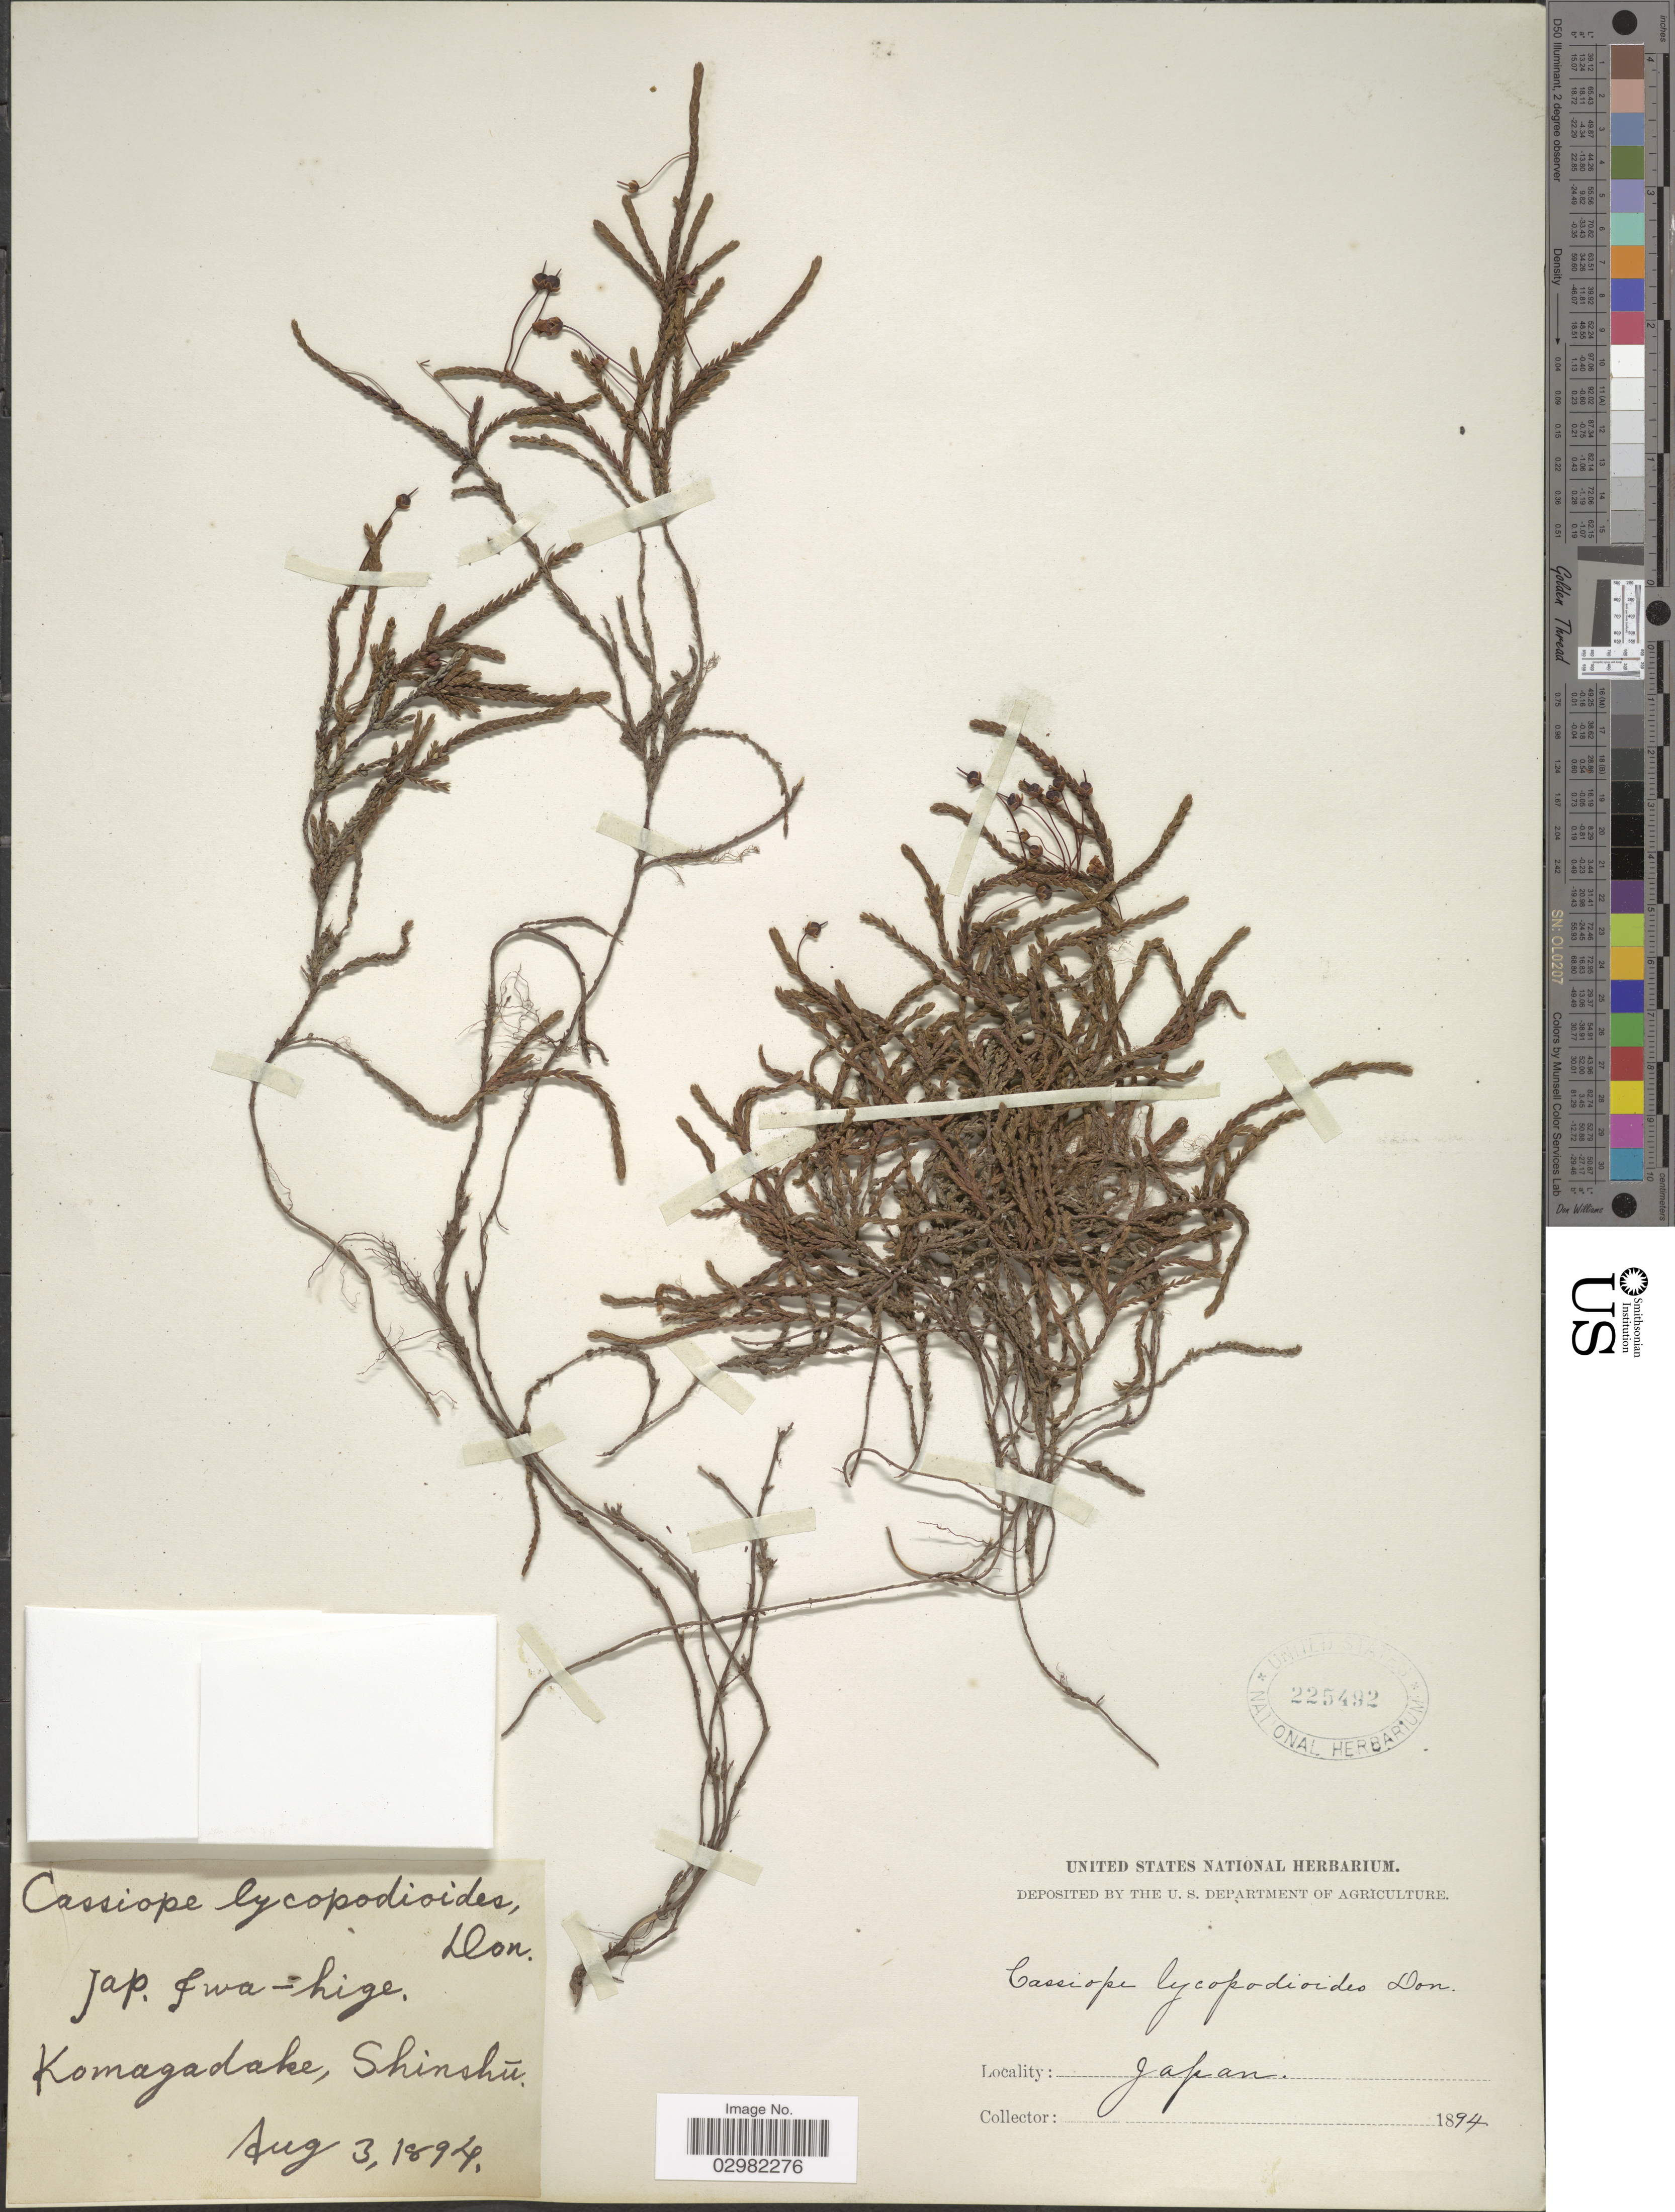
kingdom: Plantae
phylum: Tracheophyta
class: Magnoliopsida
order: Ericales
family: Ericaceae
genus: Cassiope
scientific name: Cassiope lycopodioides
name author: (Pall.) D. Don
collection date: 1894-08-03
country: Japan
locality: Kamagadake, Shinshú.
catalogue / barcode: US 225492